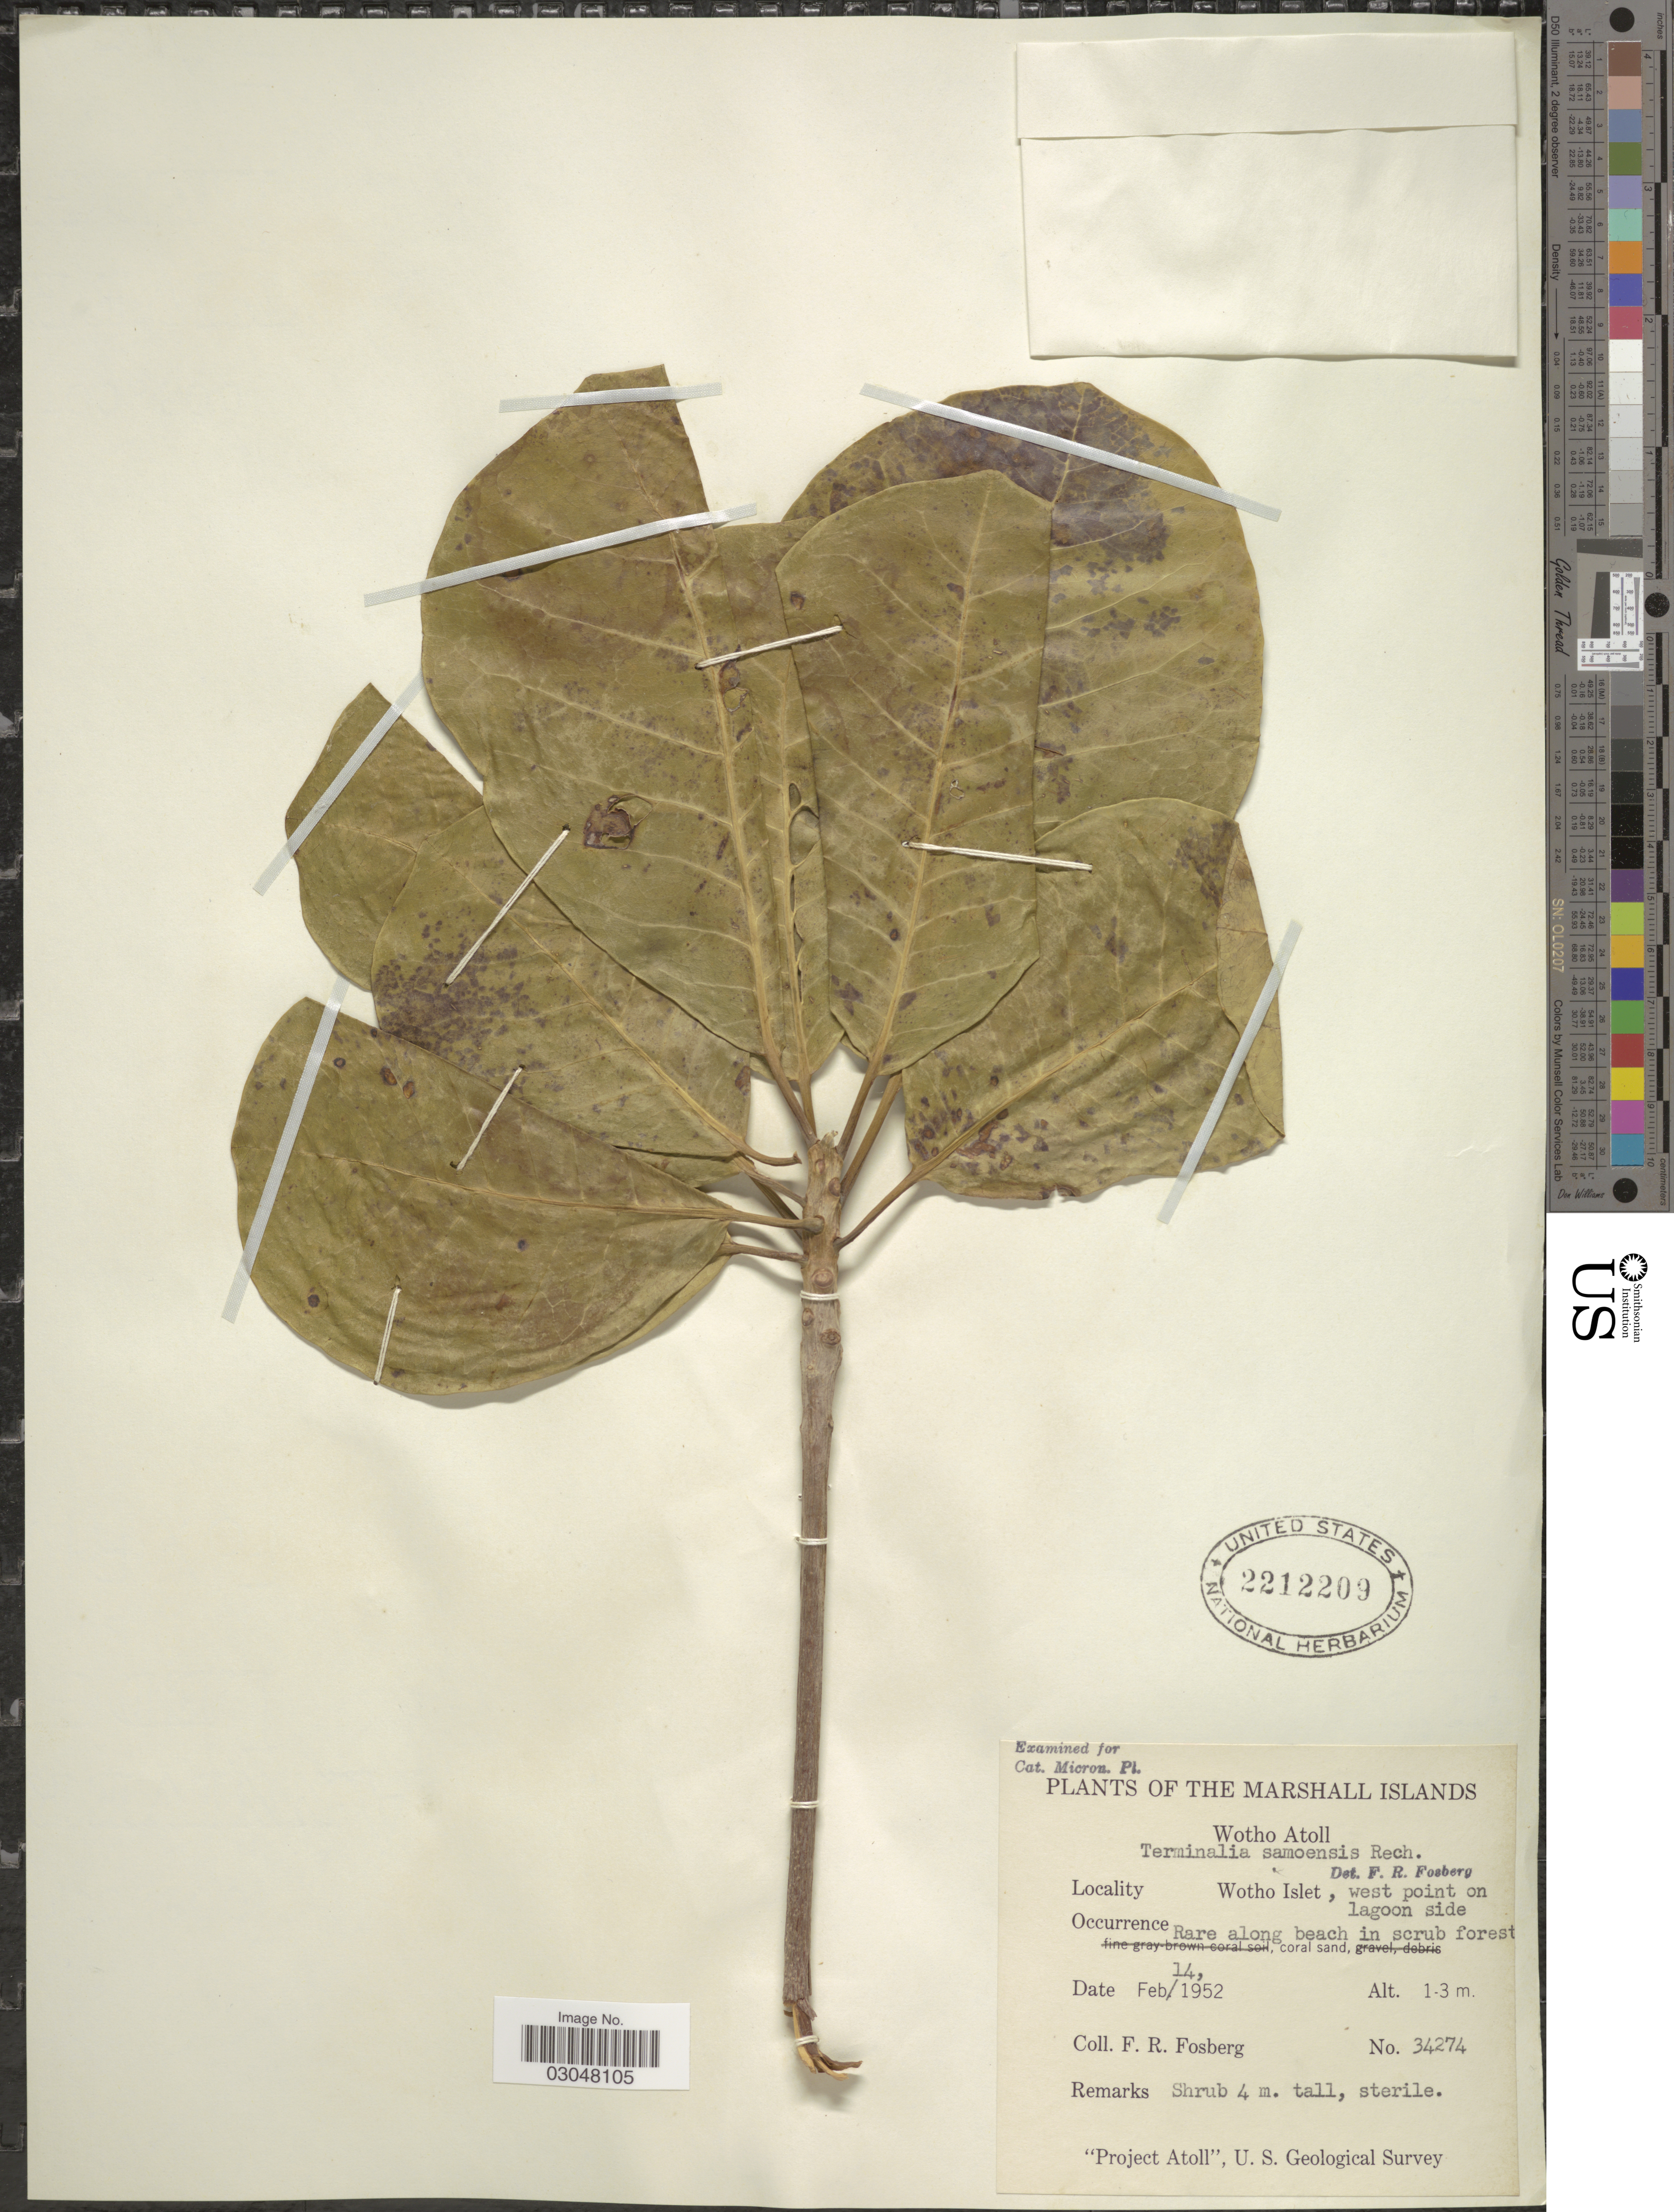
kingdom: Plantae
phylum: Tracheophyta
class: Magnoliopsida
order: Myrtales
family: Combretaceae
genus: Terminalia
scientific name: Terminalia samoensis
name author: Rech.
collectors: F. R. Fosberg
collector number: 34274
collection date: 1952-02-14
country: Marshall Islands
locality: Wotho Atoll. Wotho Islet, west point on lagoon side. Atoll.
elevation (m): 1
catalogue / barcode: US 2212209